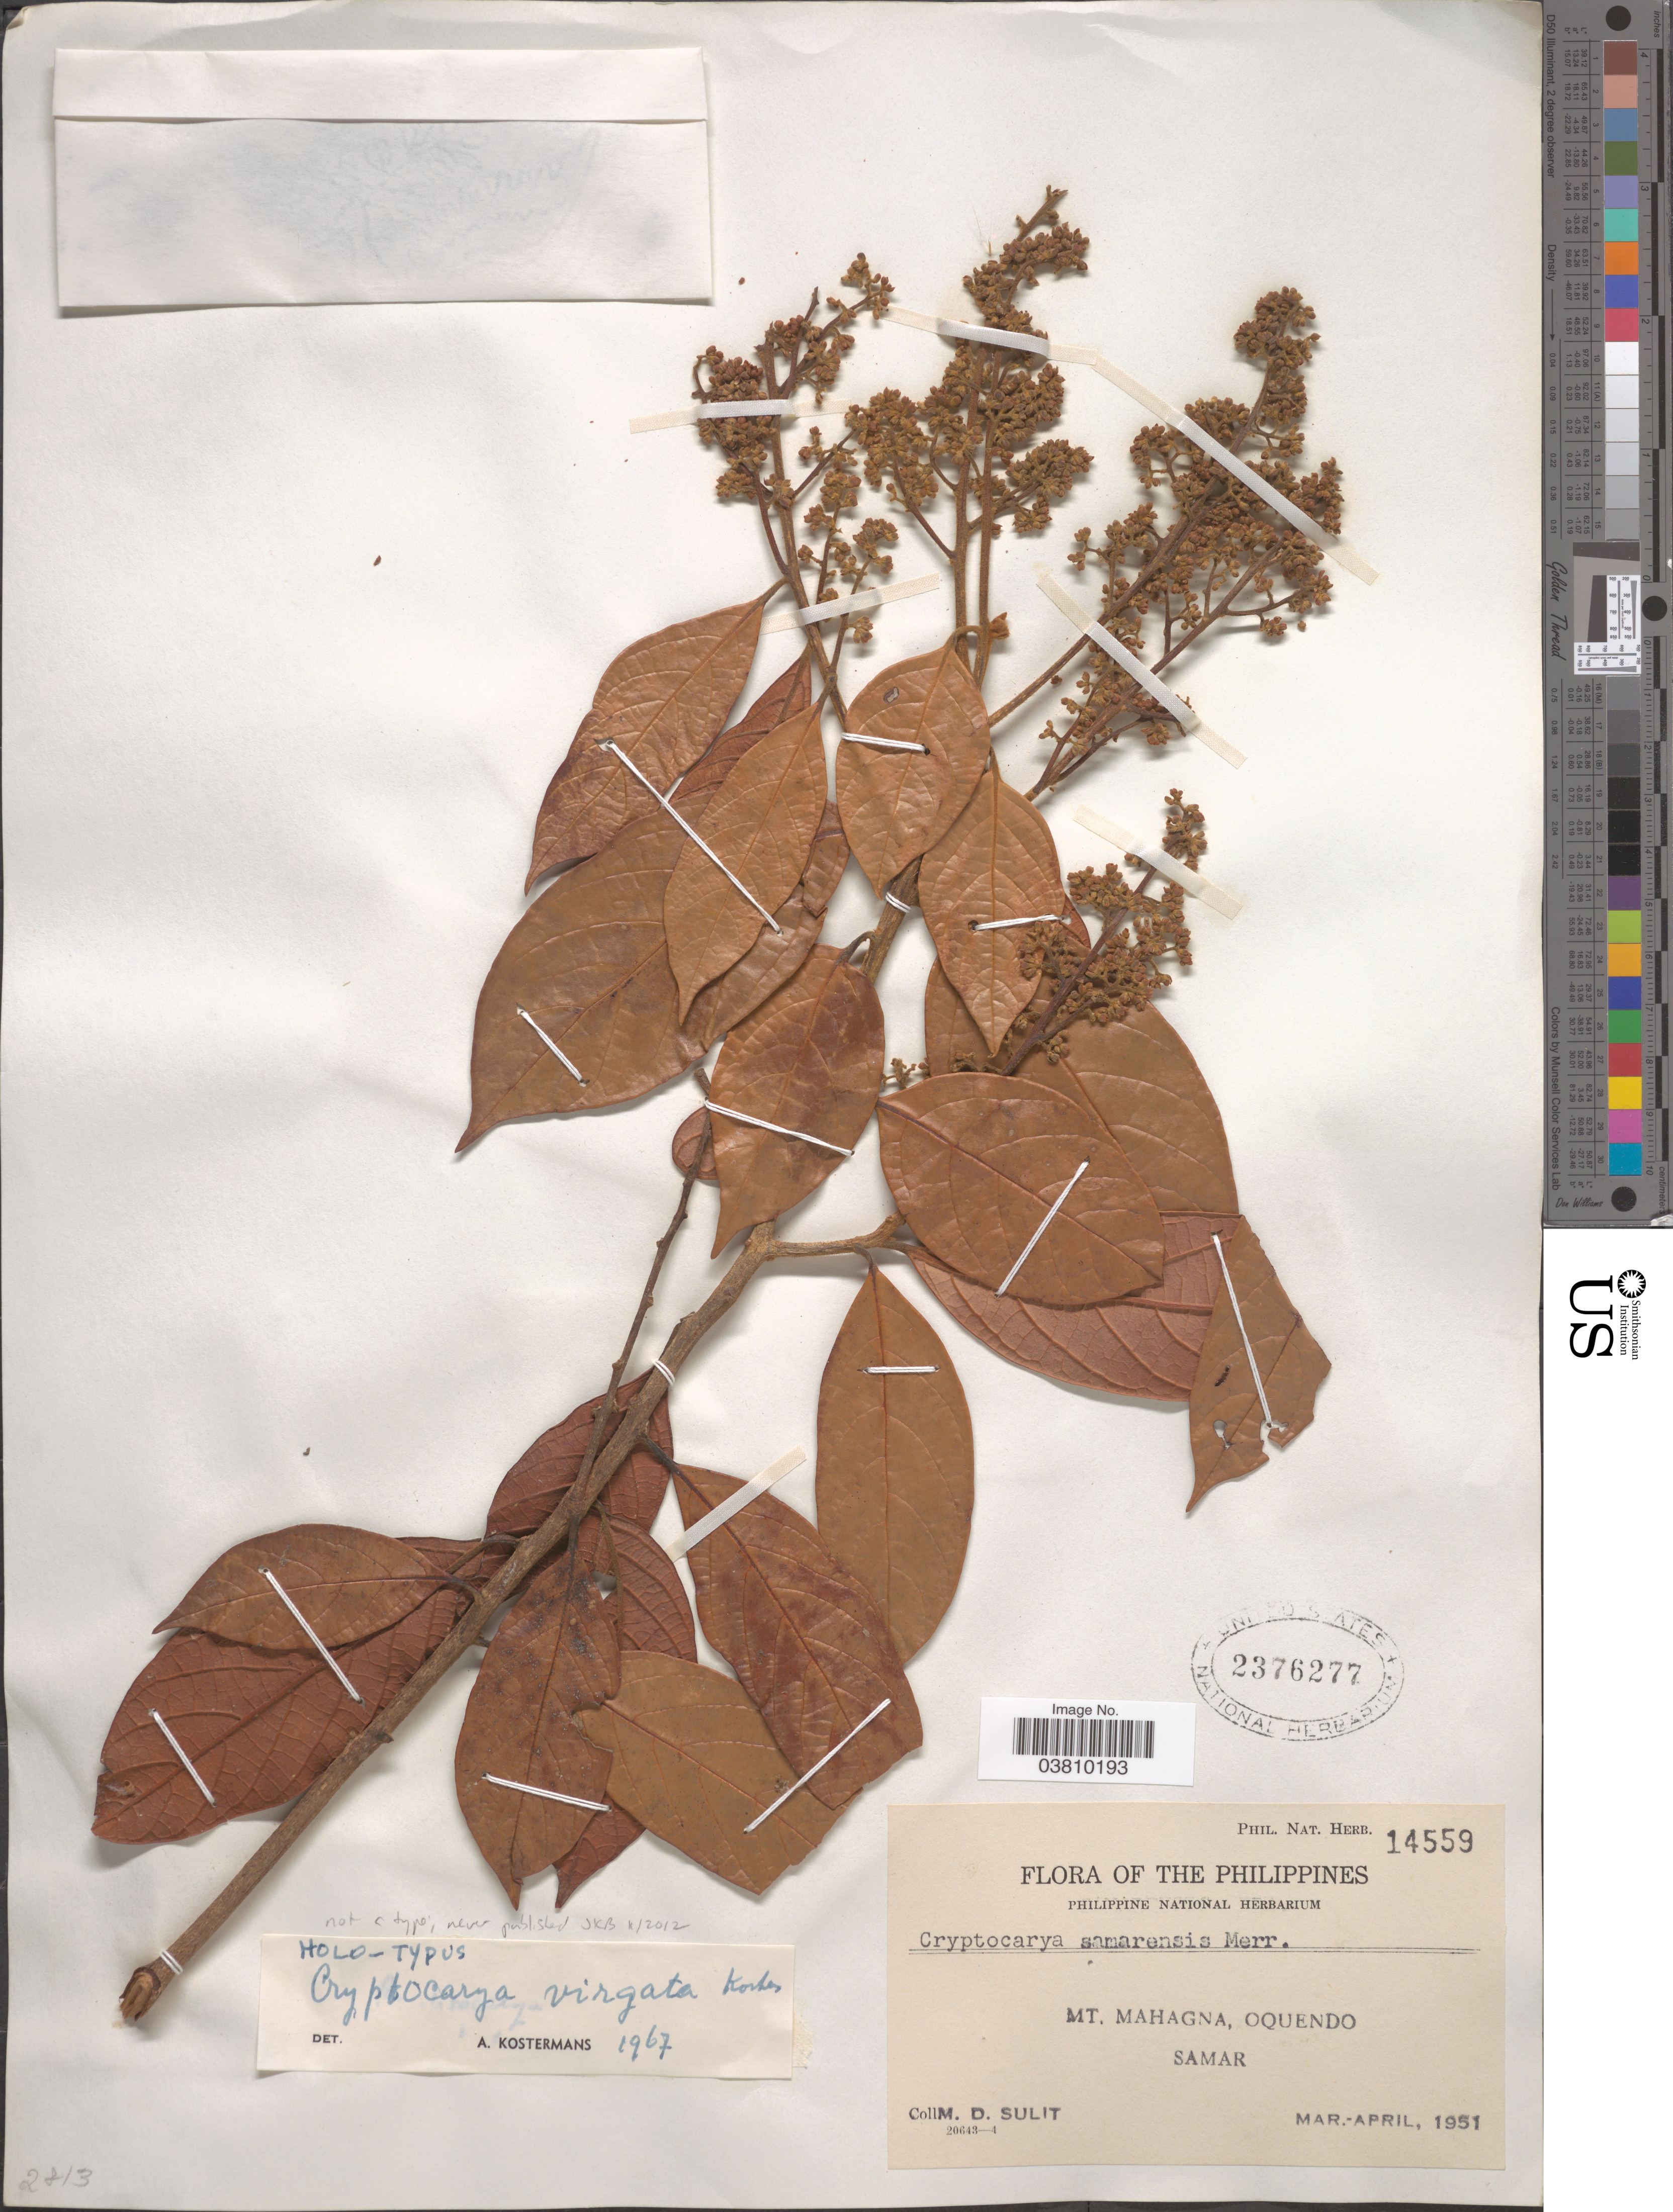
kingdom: Plantae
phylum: Tracheophyta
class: Magnoliopsida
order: Laurales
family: Lauraceae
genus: Cryptocarya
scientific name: Cryptocarya sp.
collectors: M. Sulit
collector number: Phil. Nat. Herb. 14559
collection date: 1951-03/1951-04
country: Philippines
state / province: Eastern Visayas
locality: Mt. Mahagna, Oquendo. Samar.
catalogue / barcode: US 2376277